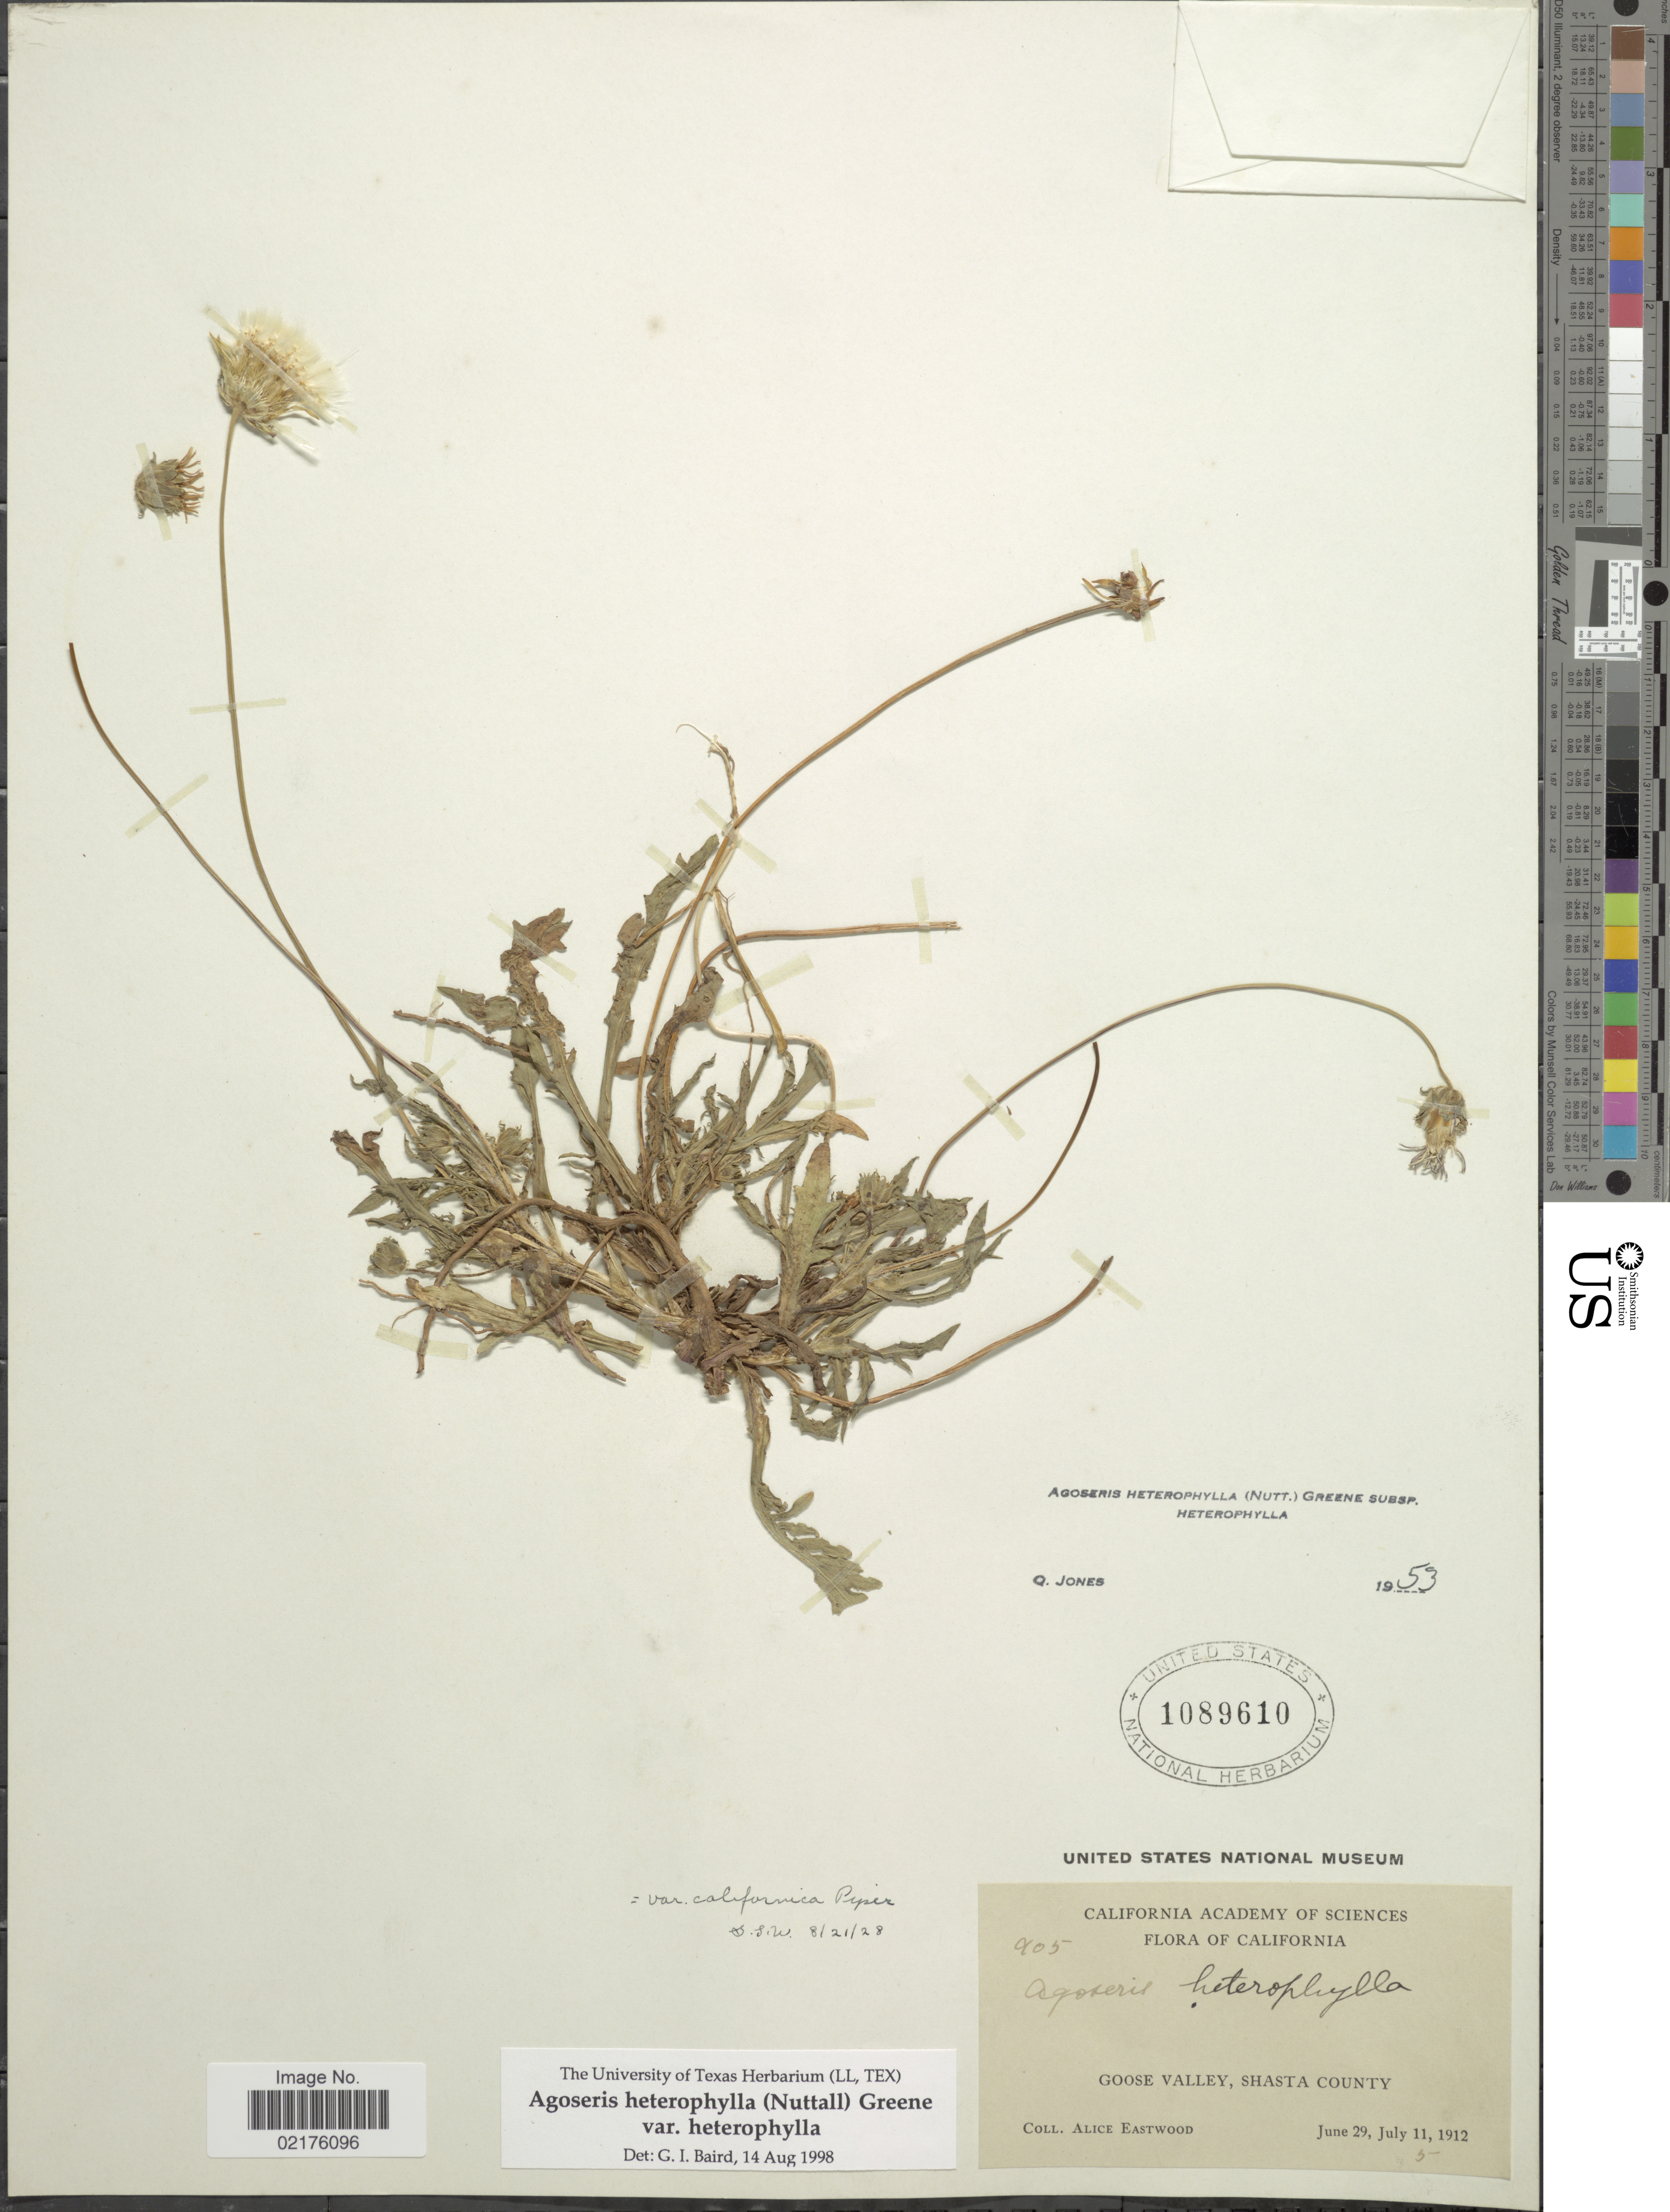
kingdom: Plantae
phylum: Tracheophyta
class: Magnoliopsida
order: Asterales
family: Asteraceae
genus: Agoseris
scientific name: Agoseris heterophylla subsp. heterophylla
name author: (Nutt.) Greene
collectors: A. Eastwood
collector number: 905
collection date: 1912-06-29/1912-07-11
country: United States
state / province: California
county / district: Shasta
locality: GooseValley, Shasta County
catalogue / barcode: US 1089610